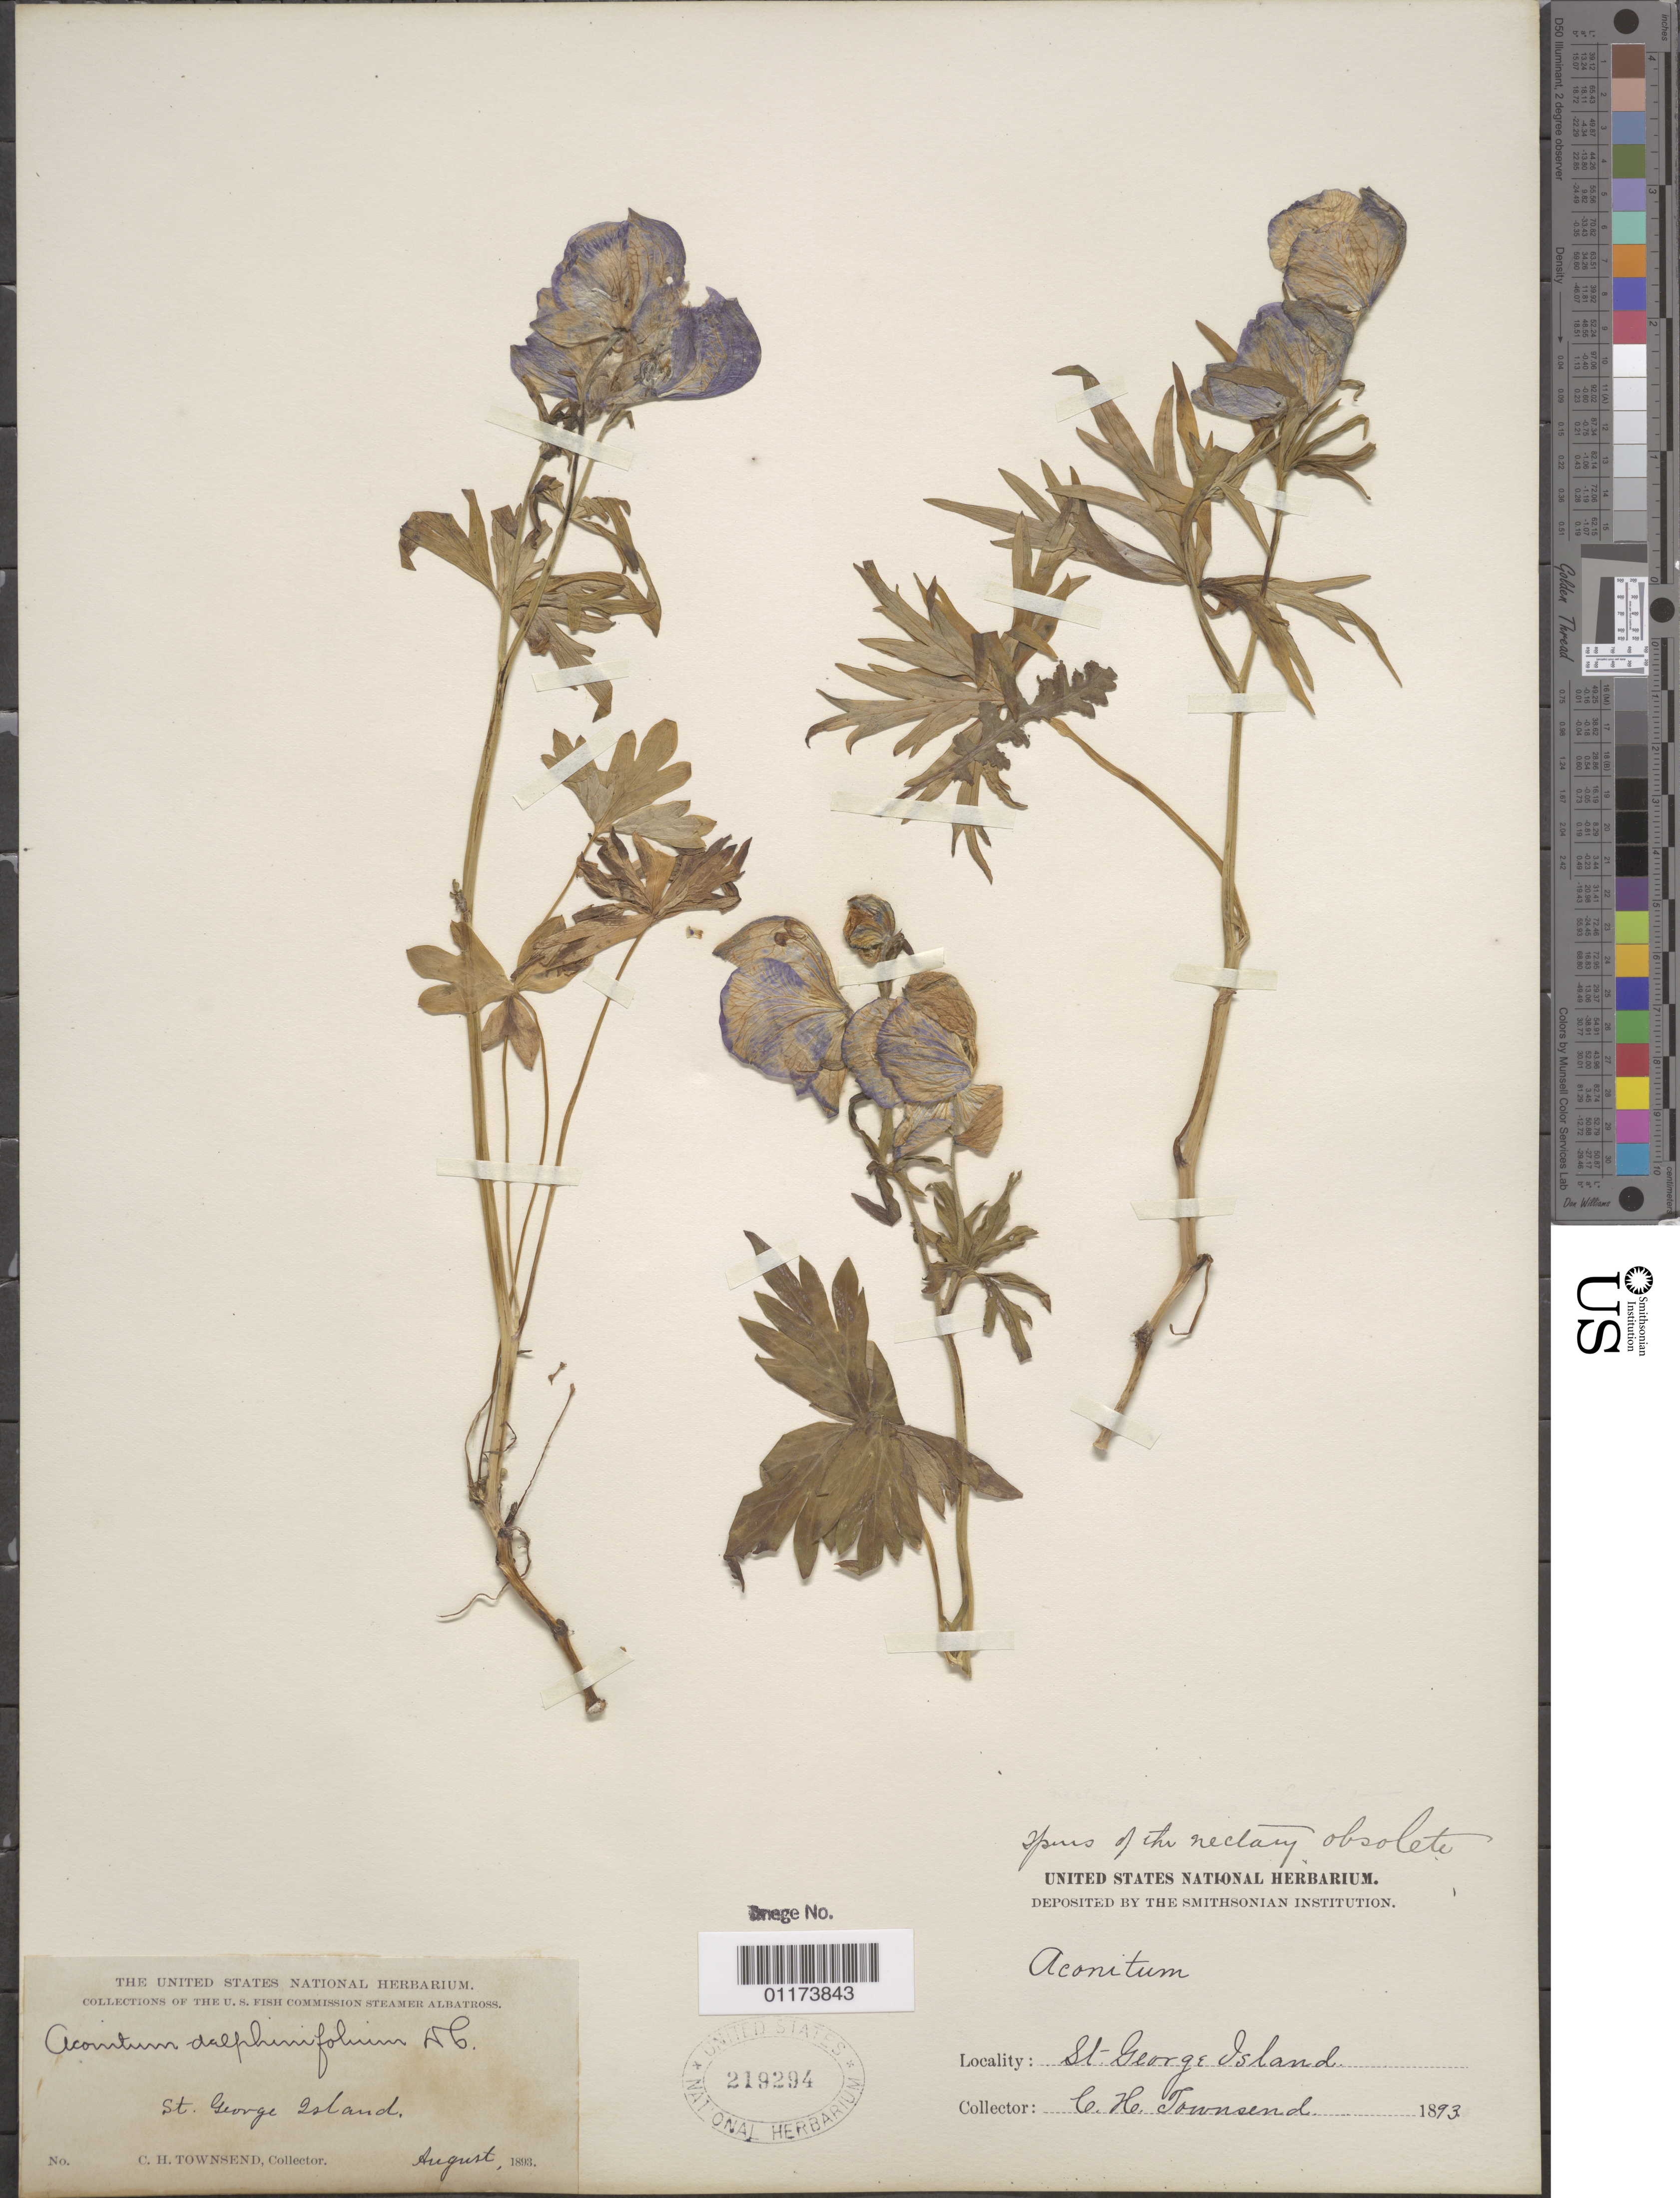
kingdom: Plantae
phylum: Tracheophyta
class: Magnoliopsida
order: Ranunculales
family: Ranunculaceae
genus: Aconitum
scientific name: Aconitum delphinifolium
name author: DC.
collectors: C. H. Townsend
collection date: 1893-08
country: United States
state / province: Alaska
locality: St. Paul Island.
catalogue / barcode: US 219294